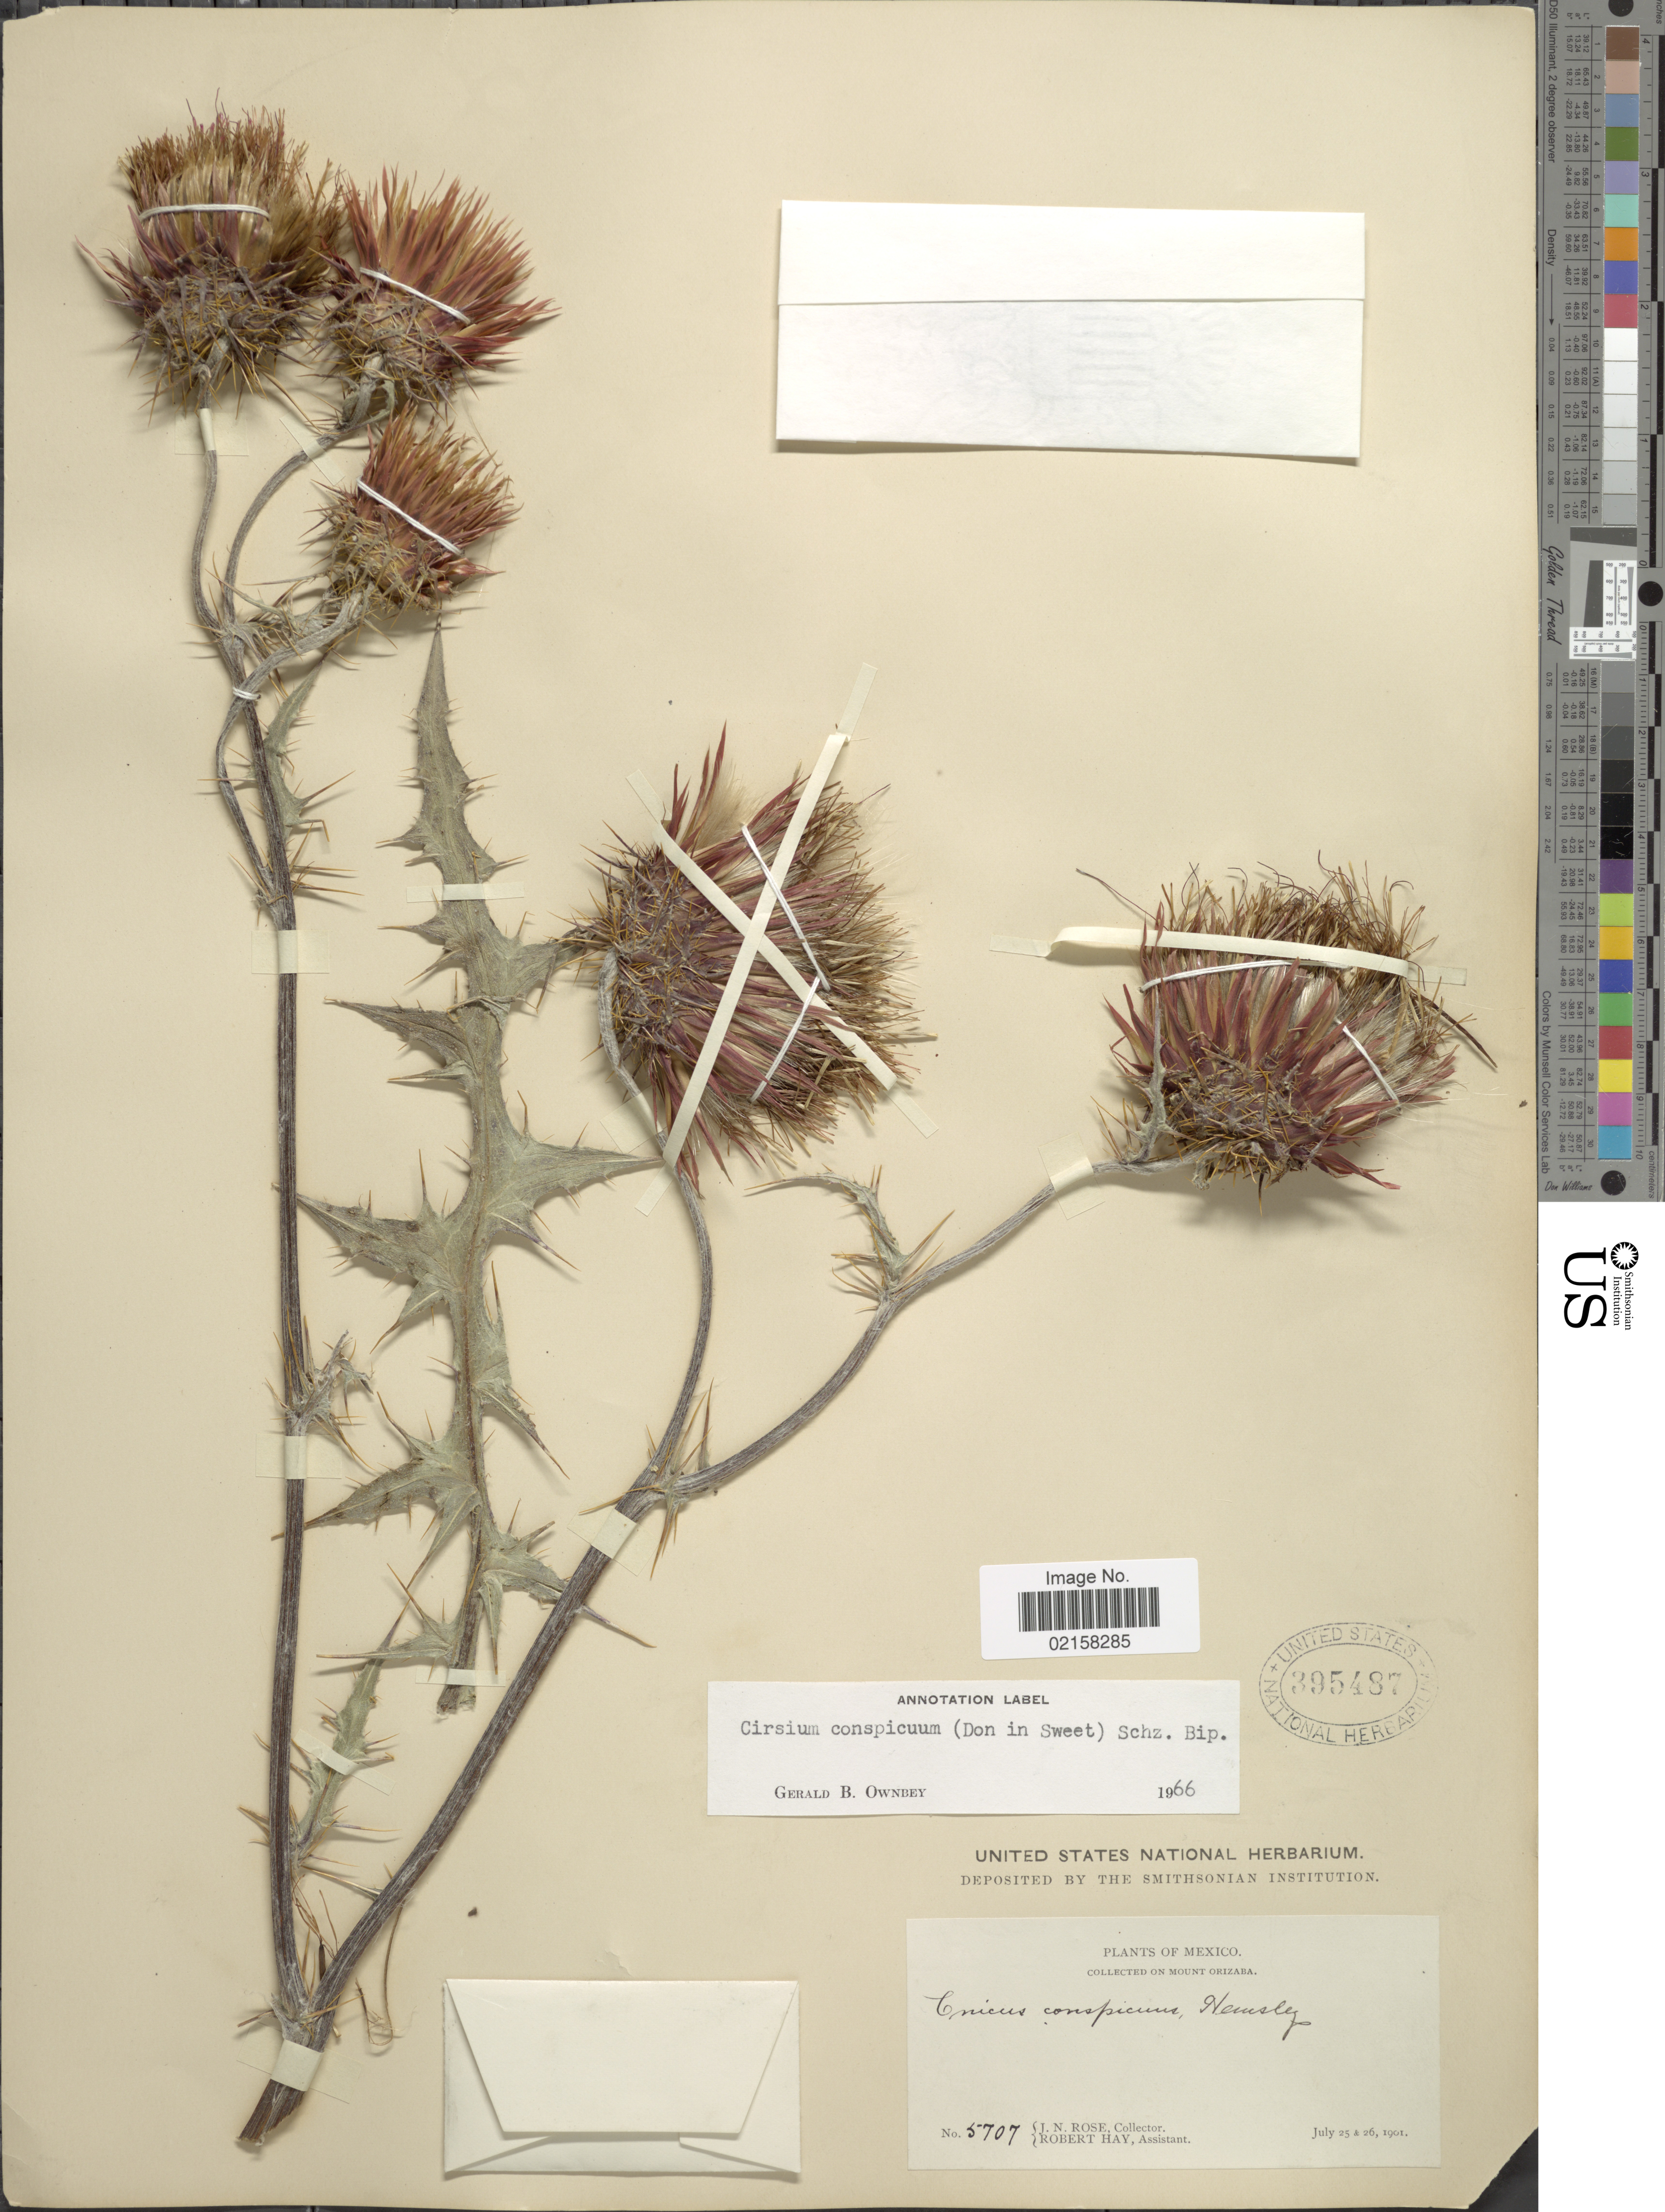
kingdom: Plantae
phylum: Tracheophyta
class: Magnoliopsida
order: Asterales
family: Asteraceae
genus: Cirsium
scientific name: Cirsium conspicuum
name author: (G. Don) Sch. Bip.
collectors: J. N. Rose & R. Hay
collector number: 5707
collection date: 1901-07-25/1901-07-26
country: Mexico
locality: On Mount Orizaba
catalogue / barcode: US 395487